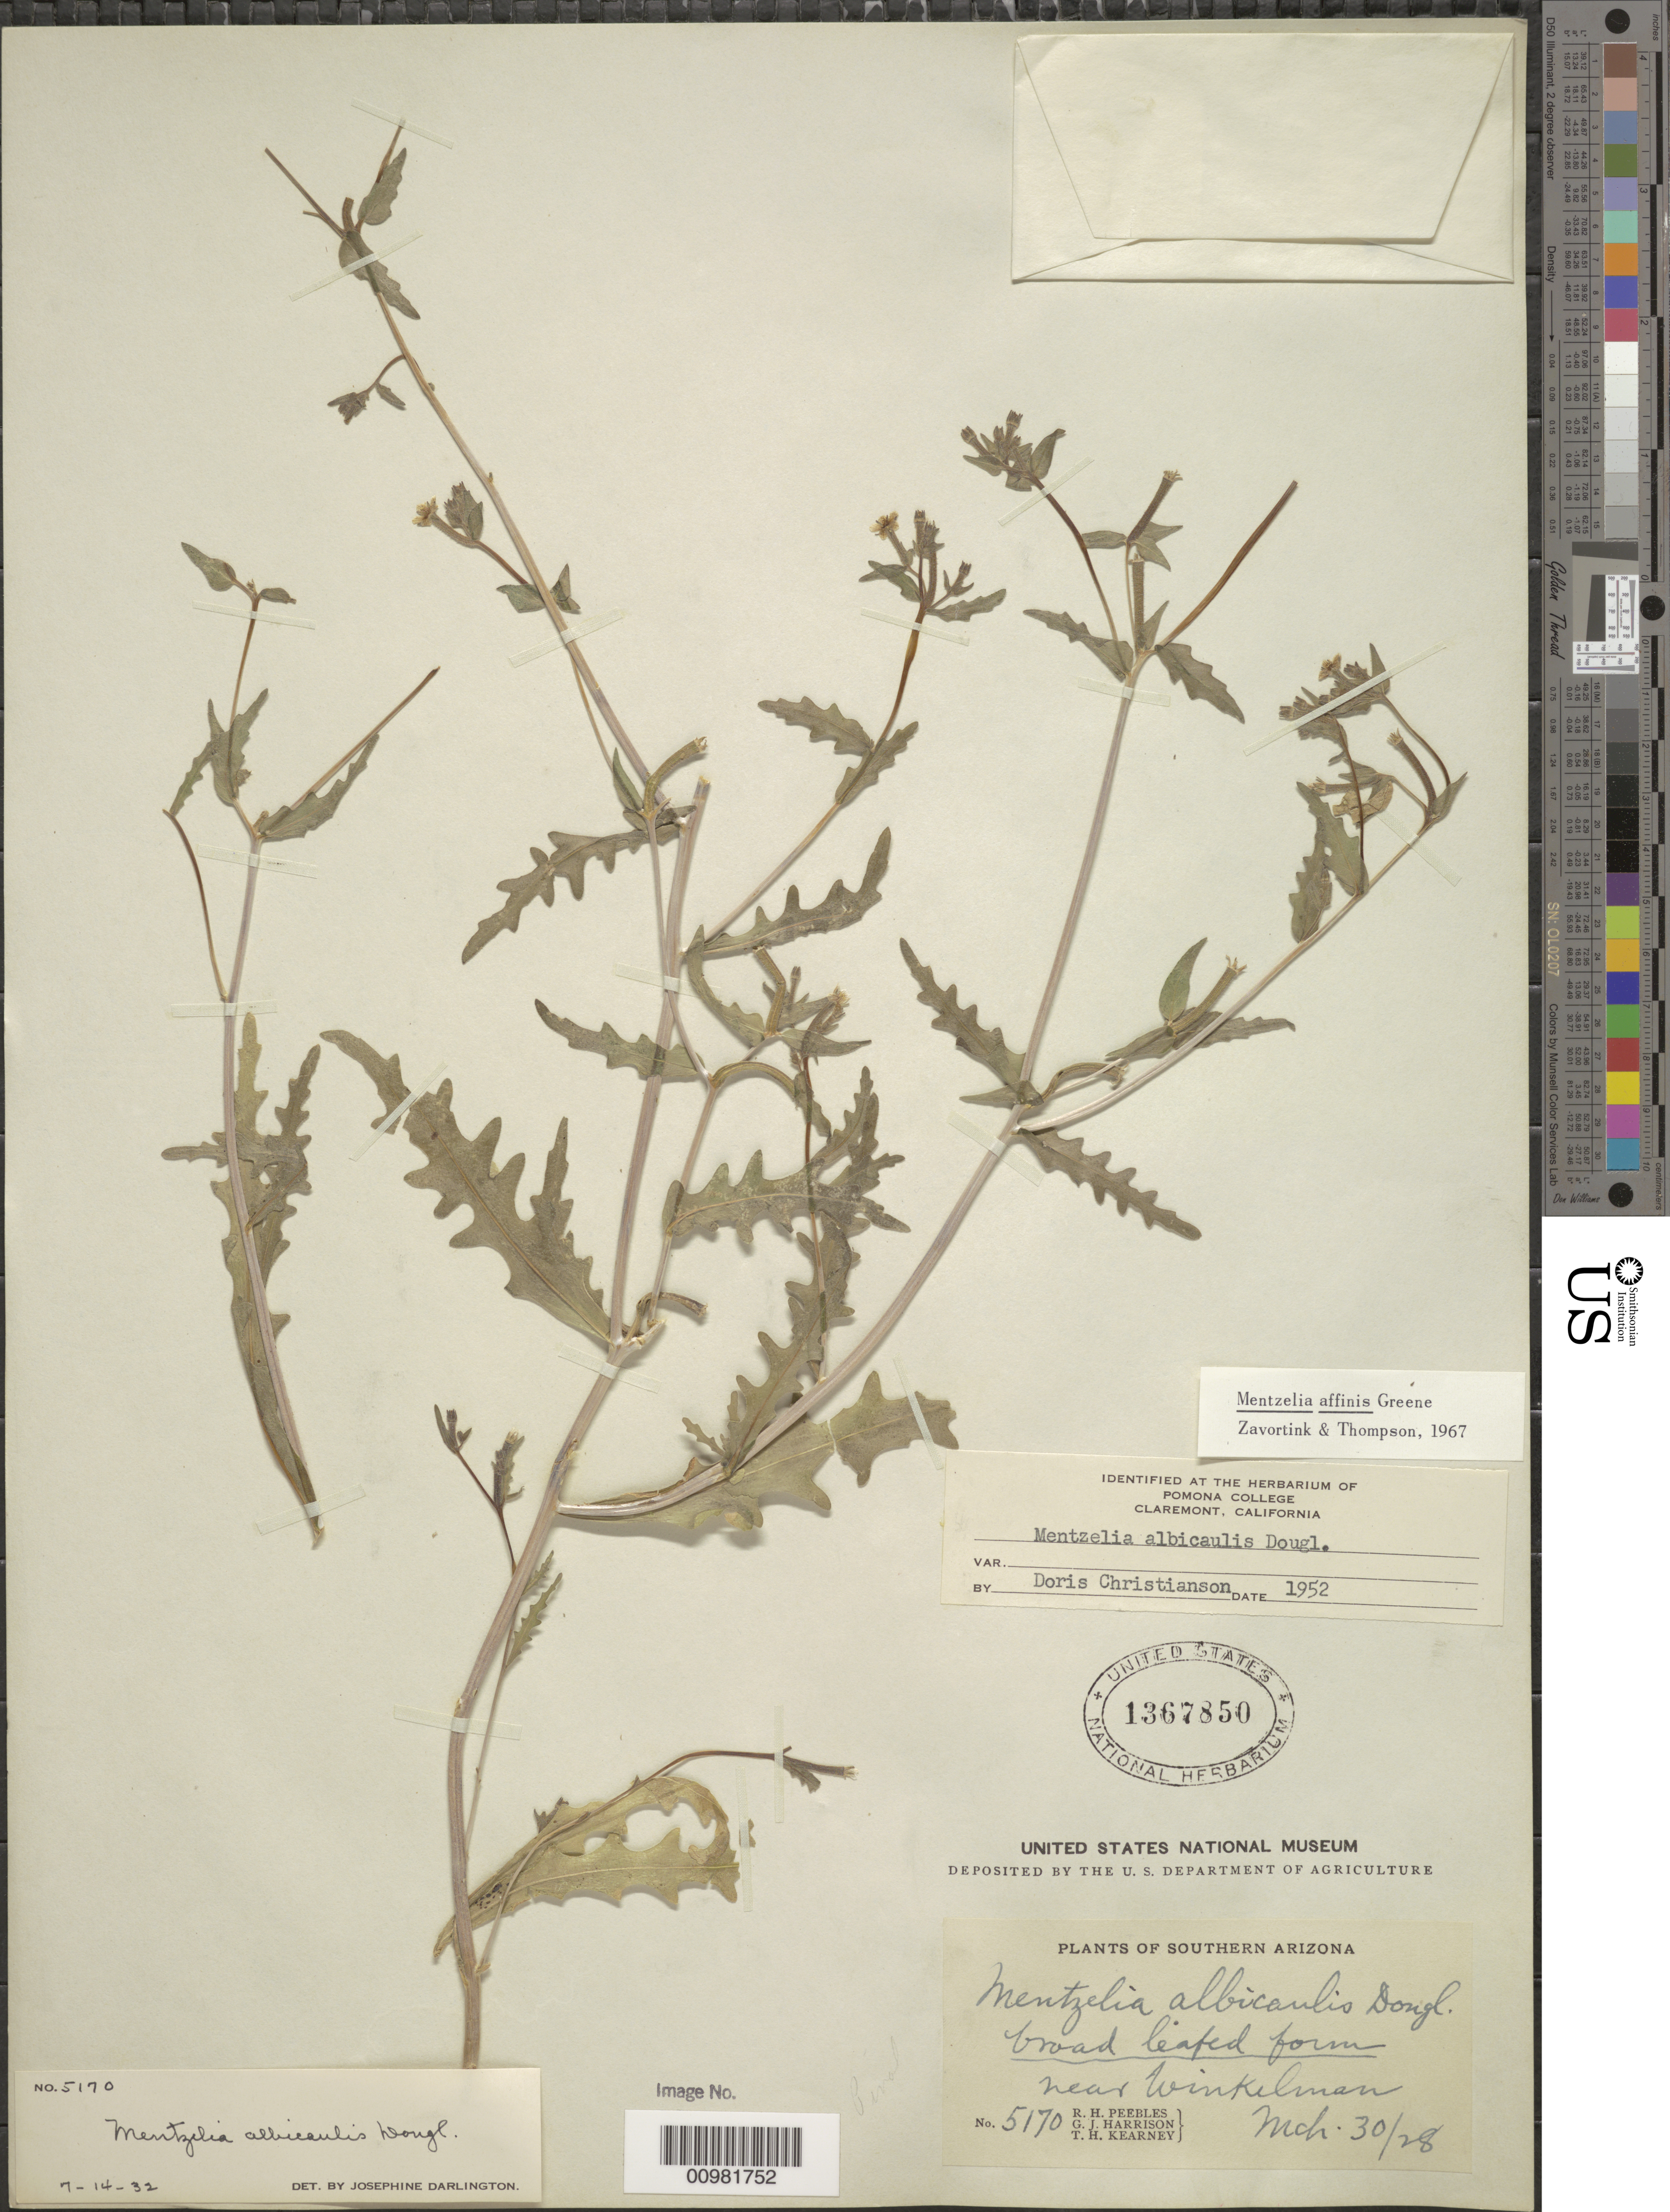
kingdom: Plantae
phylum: Tracheophyta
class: Magnoliopsida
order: Cornales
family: Loasaceae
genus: Mentzelia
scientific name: Mentzelia affinis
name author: Greene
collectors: R. H. Peebles & G. J. Harrison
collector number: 5170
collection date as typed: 30 Mar 1928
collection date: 1928-03-30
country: United States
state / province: Arizona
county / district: Gila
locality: near Winkelman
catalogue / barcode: US 1367850